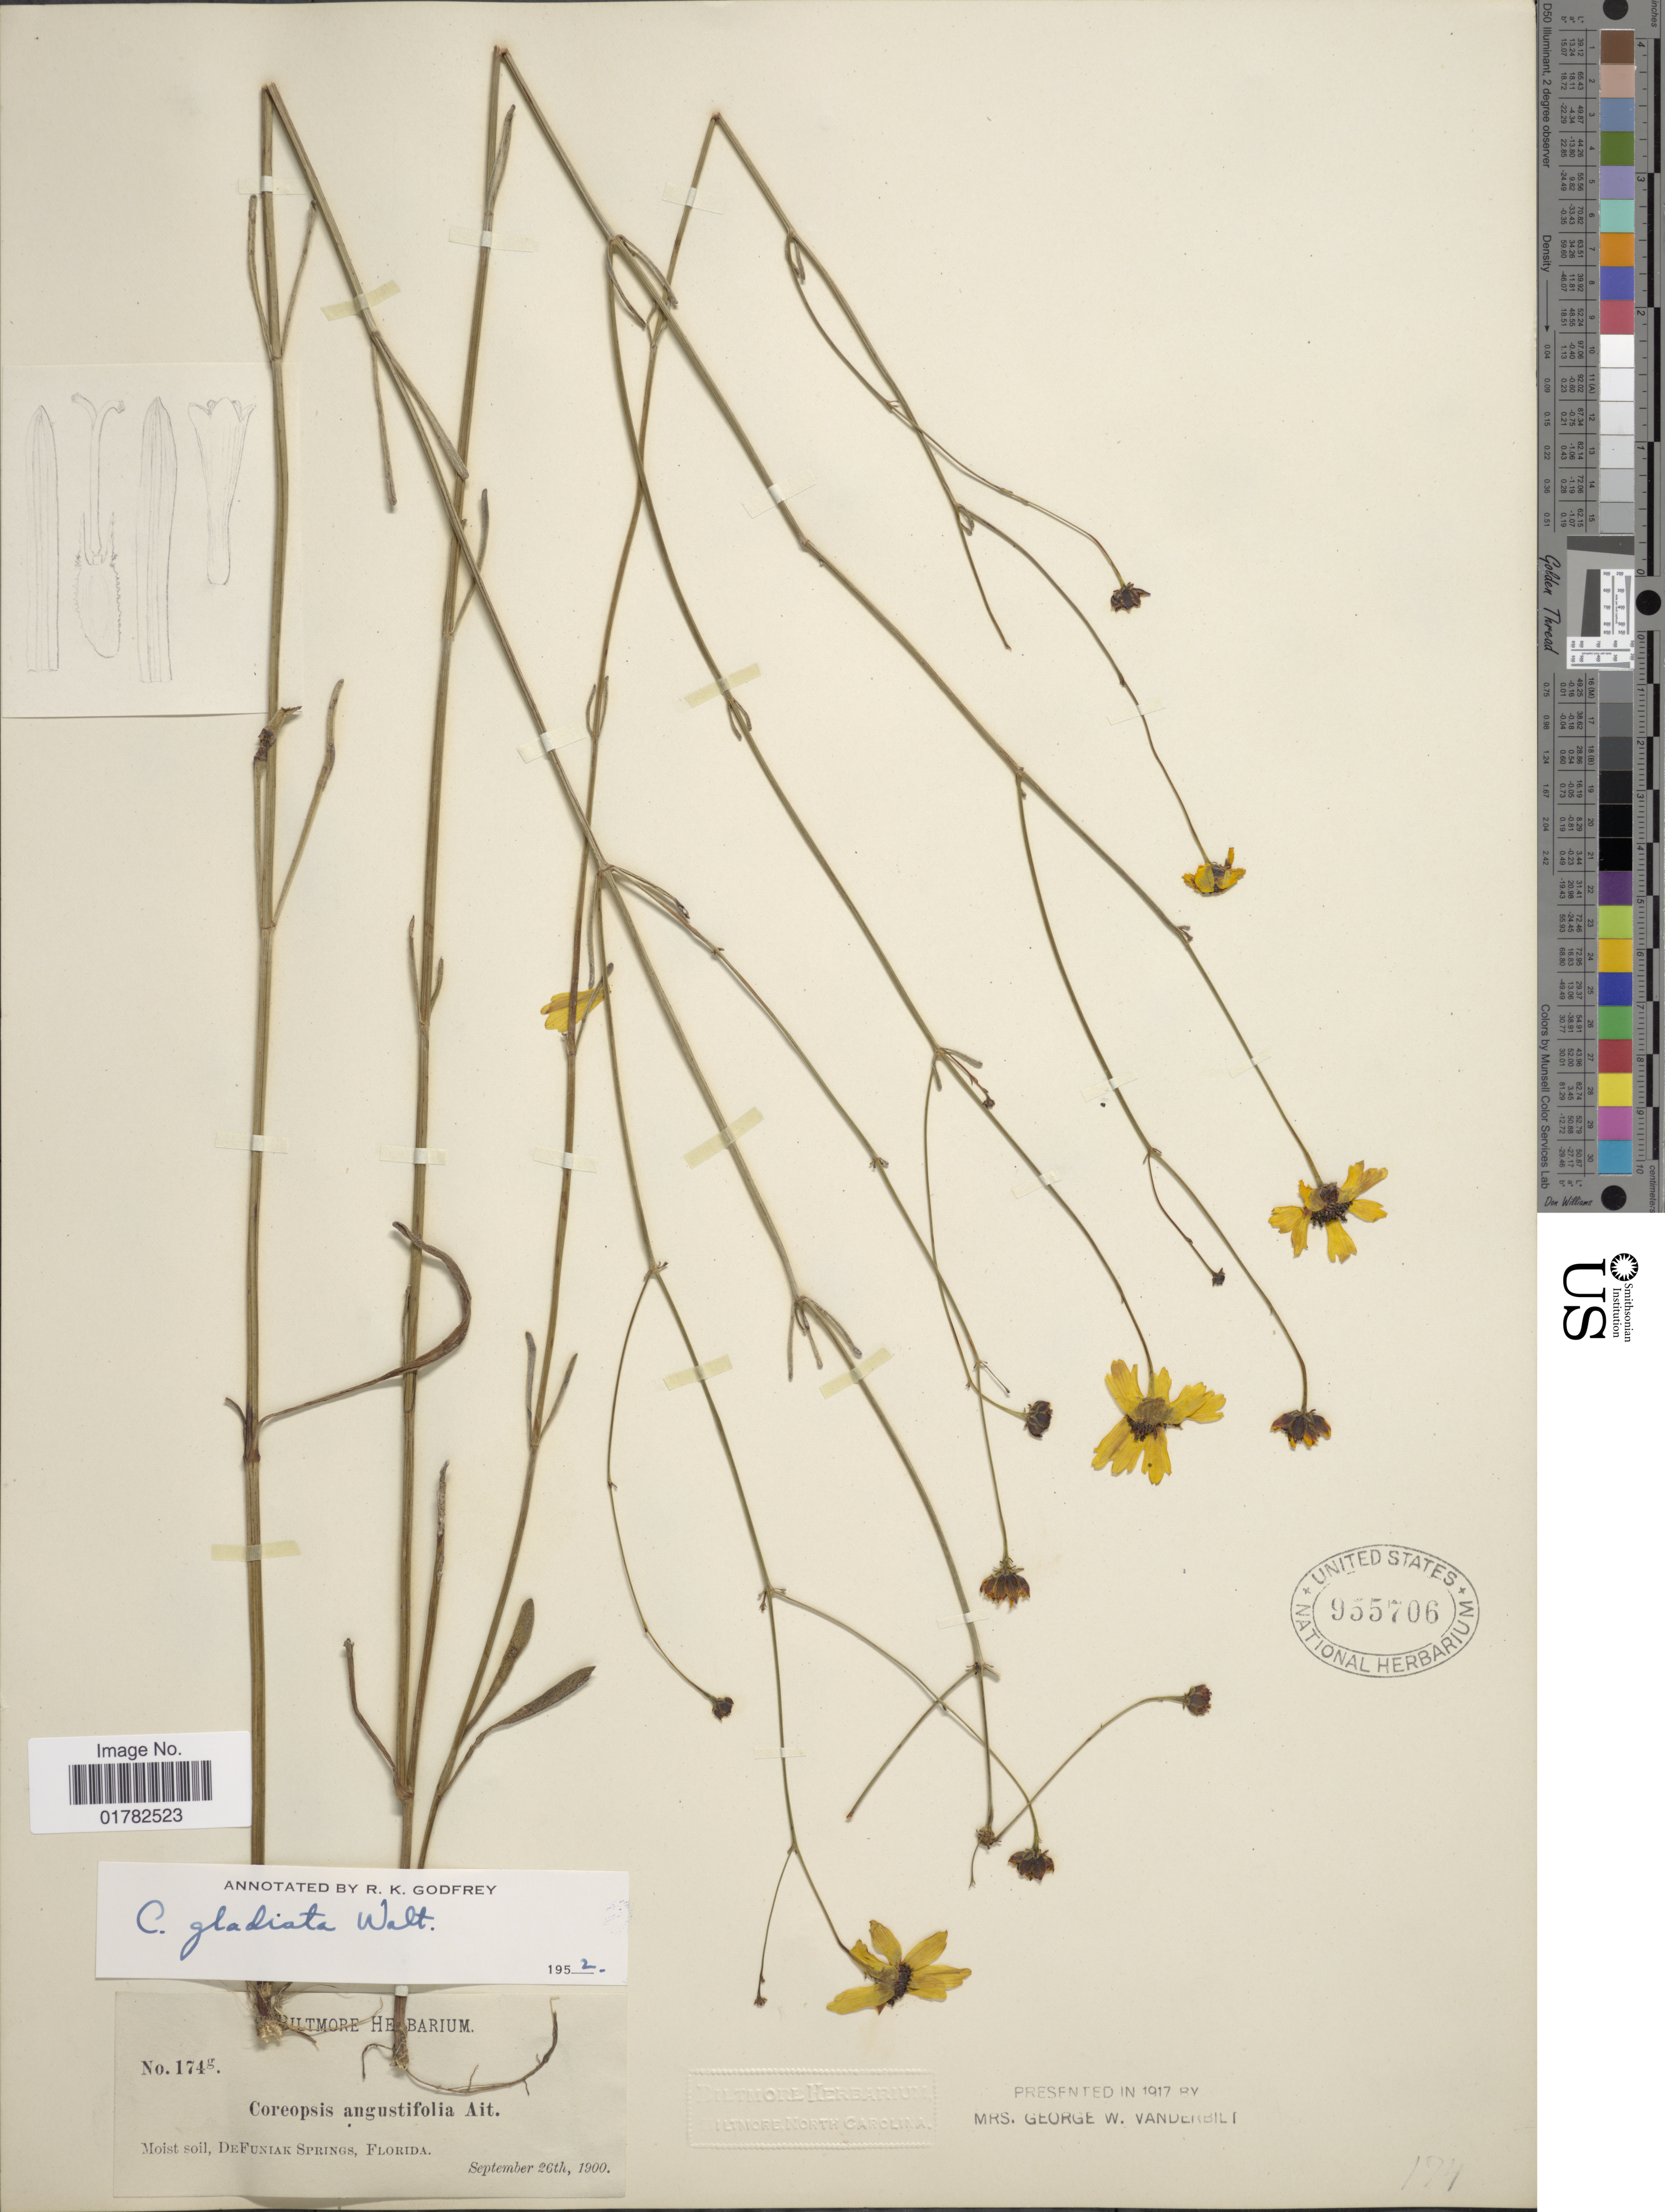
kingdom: Plantae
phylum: Tracheophyta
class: Magnoliopsida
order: Asterales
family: Asteraceae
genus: Coreopsis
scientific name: Coreopsis gladiata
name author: Walter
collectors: ex herb. Biltmore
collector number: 174g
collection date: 1900-09-26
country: United States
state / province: Florida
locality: Moist soil, DeFuniak Springs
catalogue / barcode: US 955706